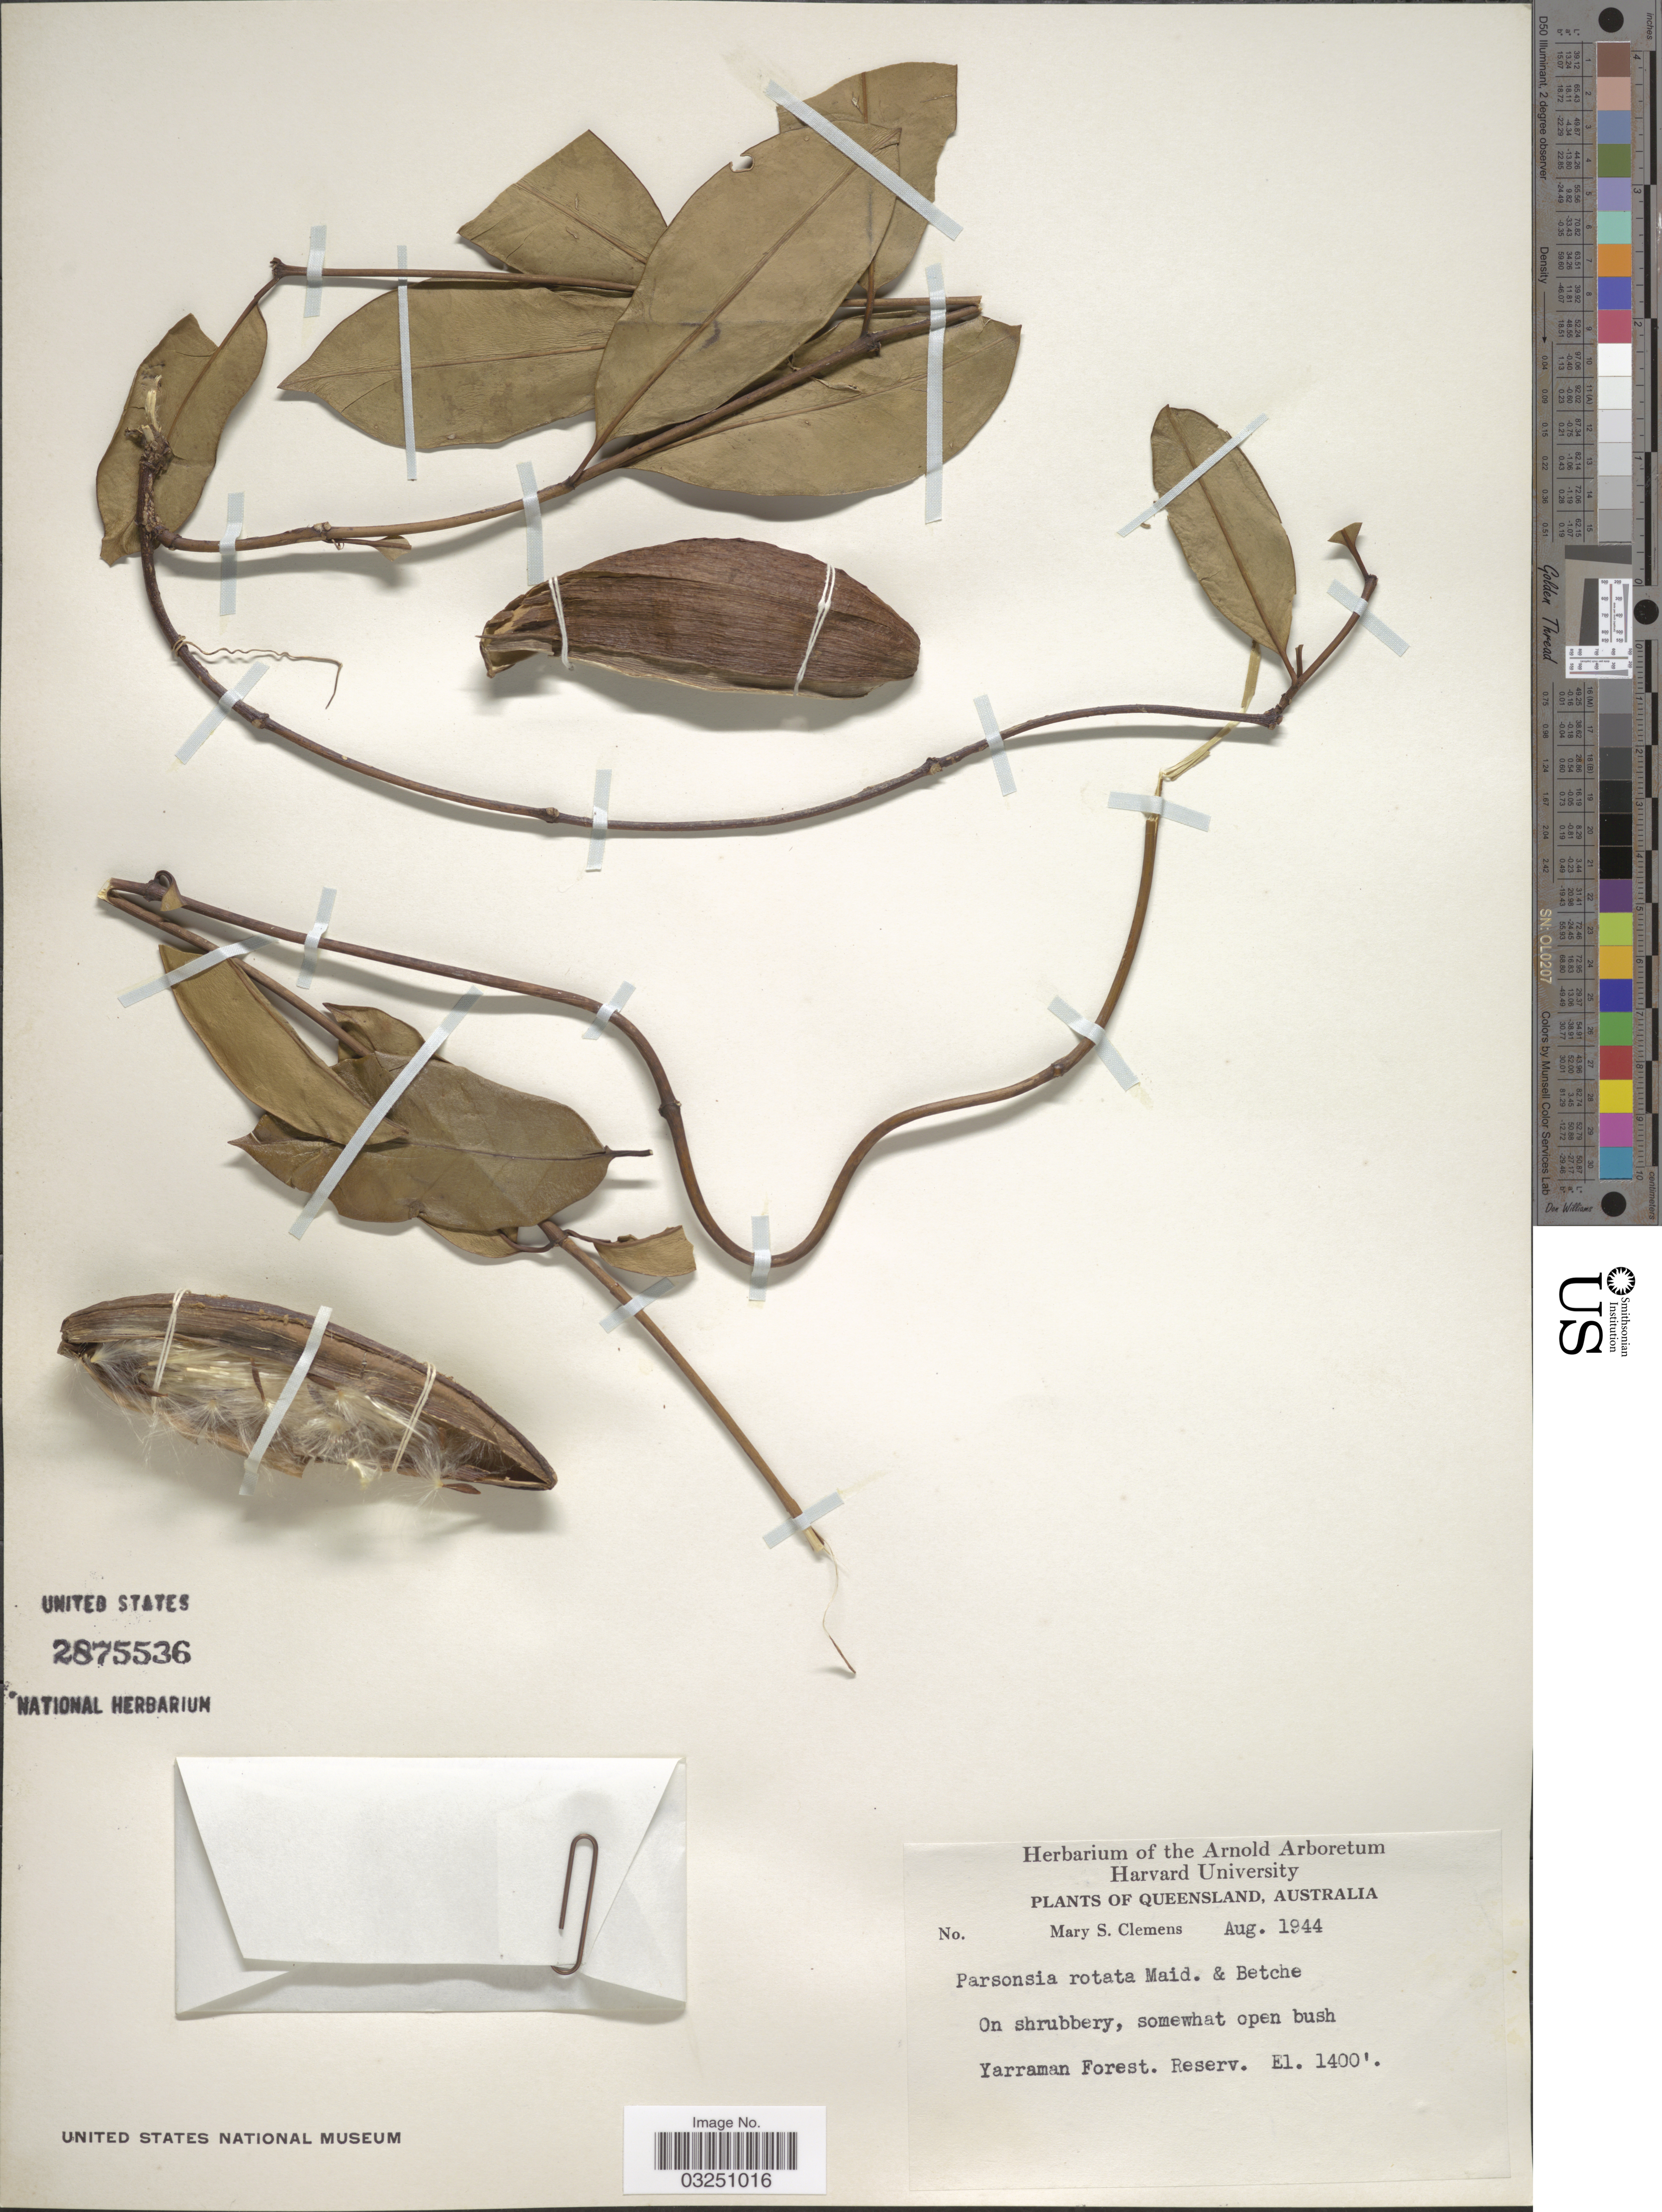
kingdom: Plantae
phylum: Tracheophyta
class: Magnoliopsida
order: Myrtales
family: Lythraceae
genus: Parsonsia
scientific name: Parsonsia rotata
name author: Maiden & Betche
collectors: M. S. Clemens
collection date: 1944-08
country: Australia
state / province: Queensland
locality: Yarraman Forest. Reserv.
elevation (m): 427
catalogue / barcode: US 2875536